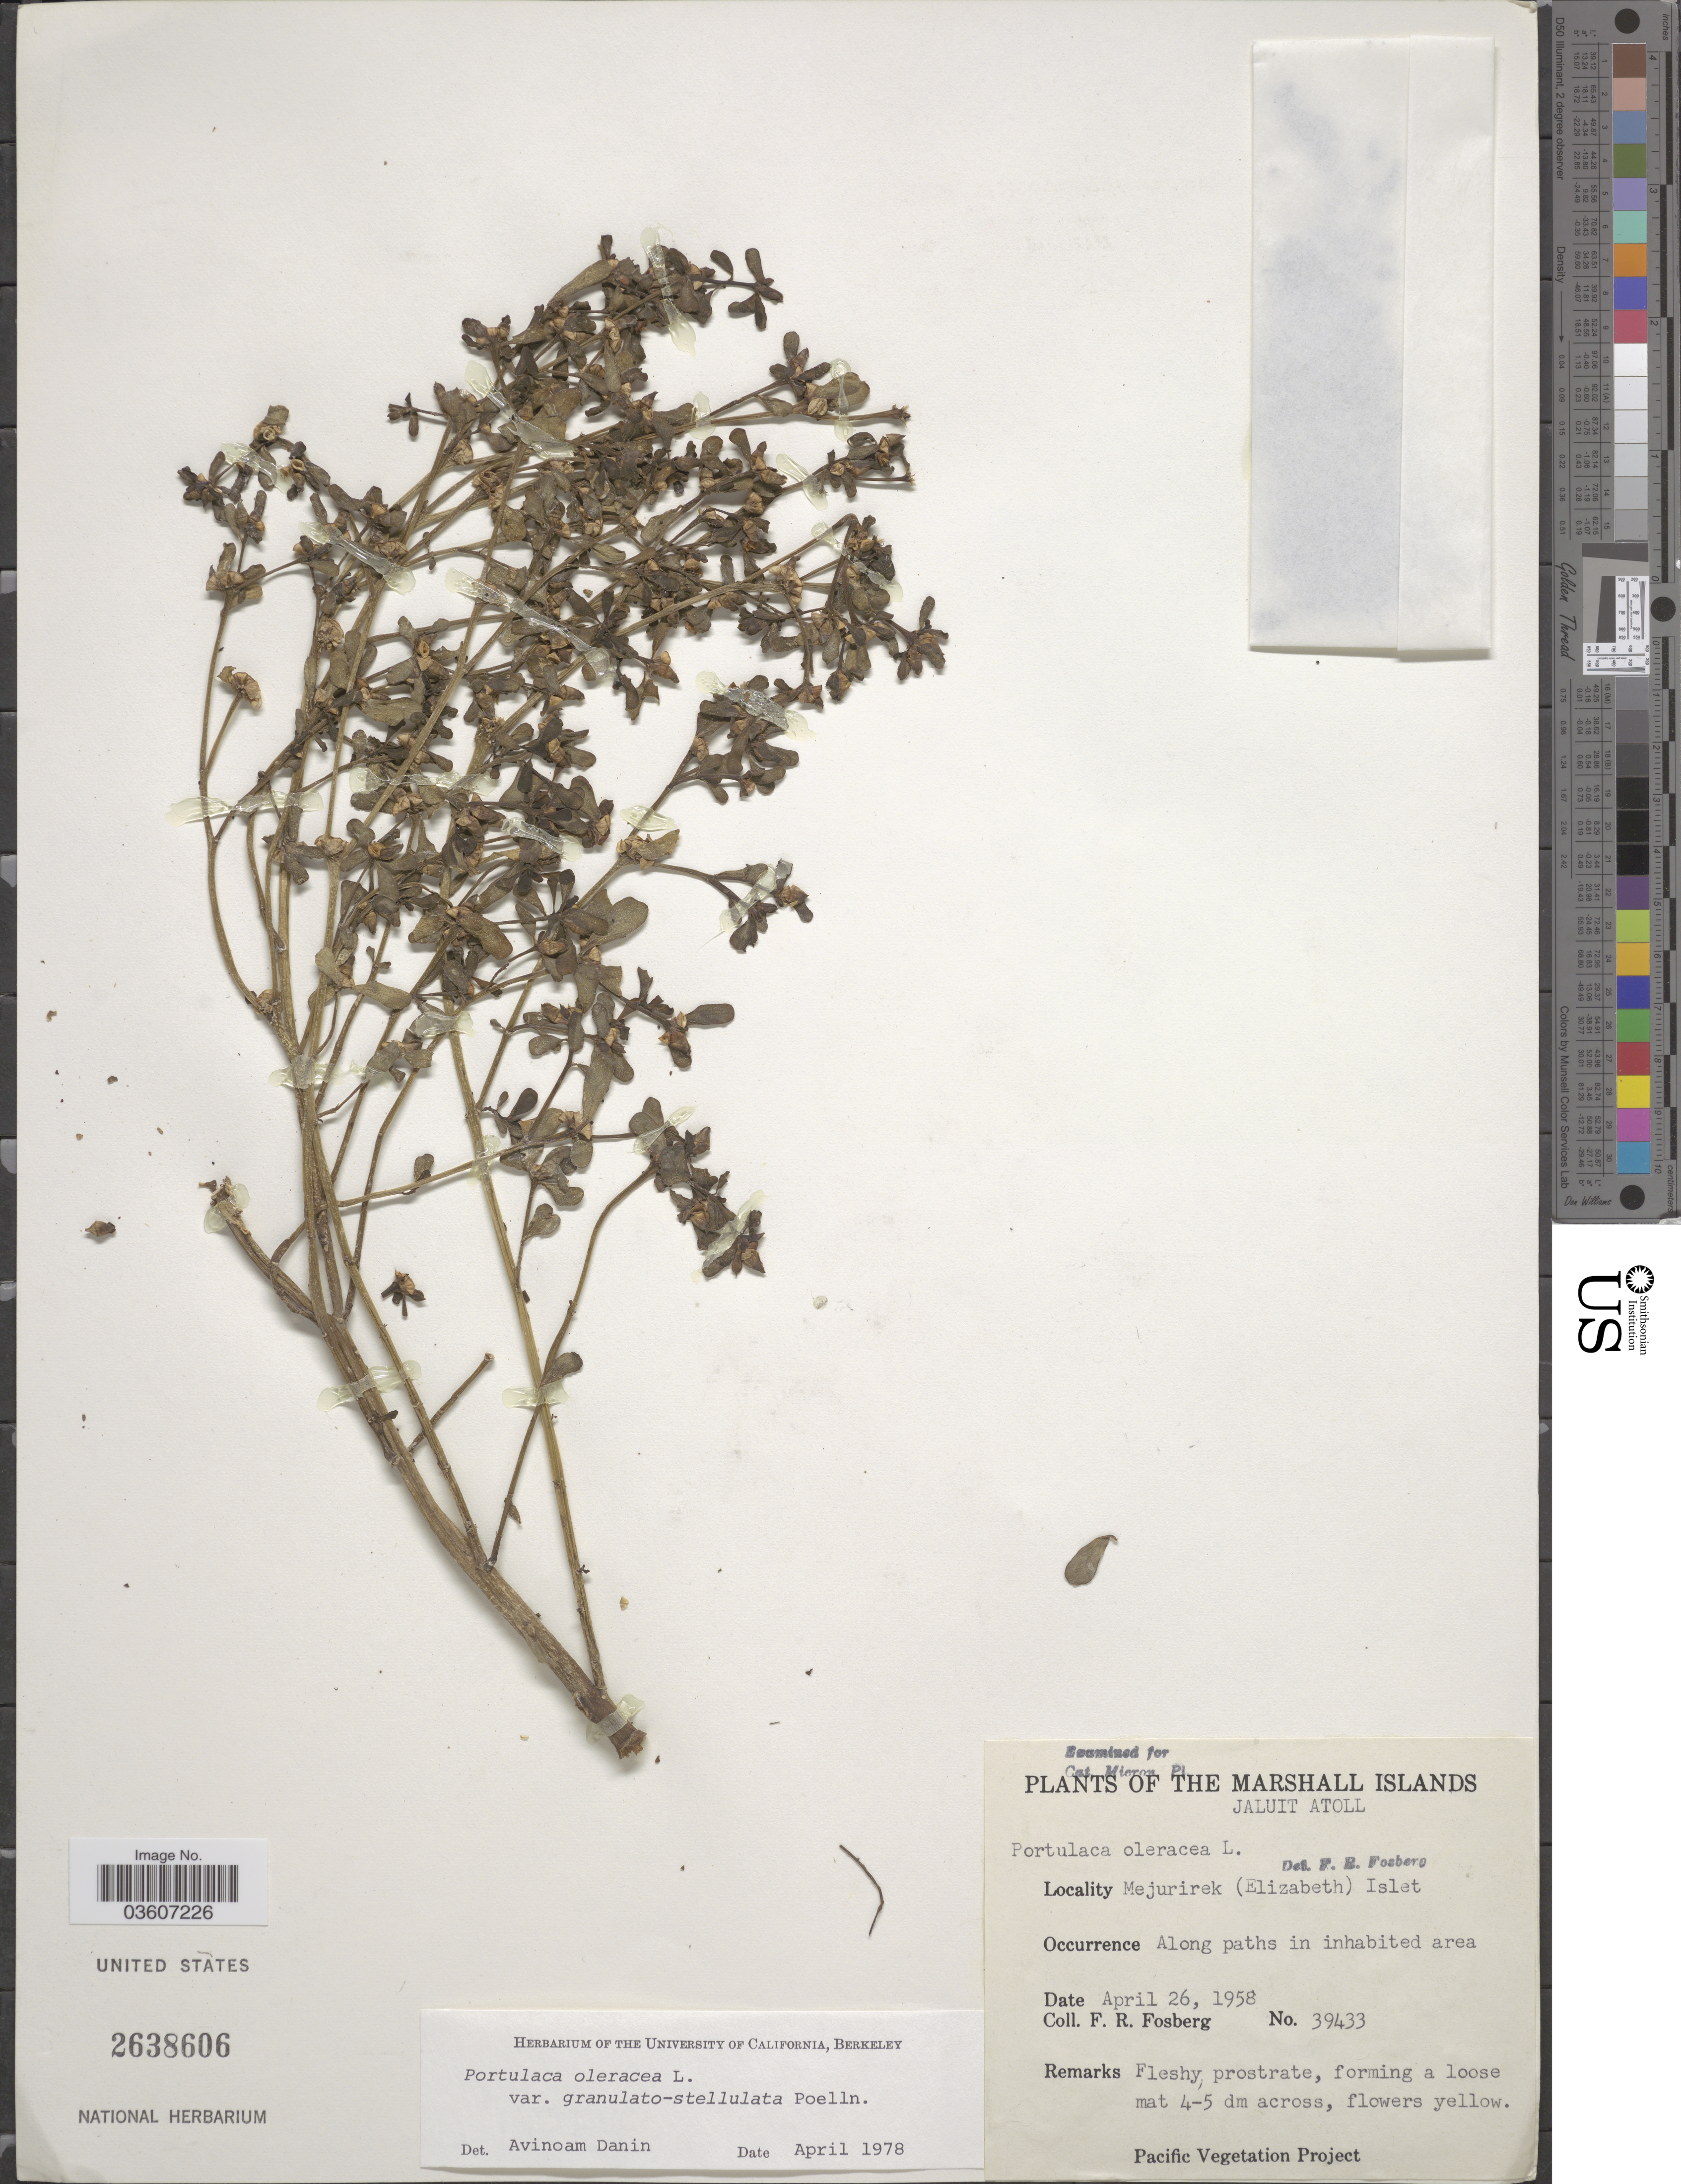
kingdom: Plantae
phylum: Tracheophyta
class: Magnoliopsida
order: Caryophyllales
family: Portulacaceae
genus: Portulaca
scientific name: Portulaca oleracea var. granulatostellulata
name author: Poelln.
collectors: F. R. Fosberg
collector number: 39433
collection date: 1958-04-26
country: Marshall Islands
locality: Jaluit Atoll. Mejurirek (Elizabeth) Islet.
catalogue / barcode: US 2638606